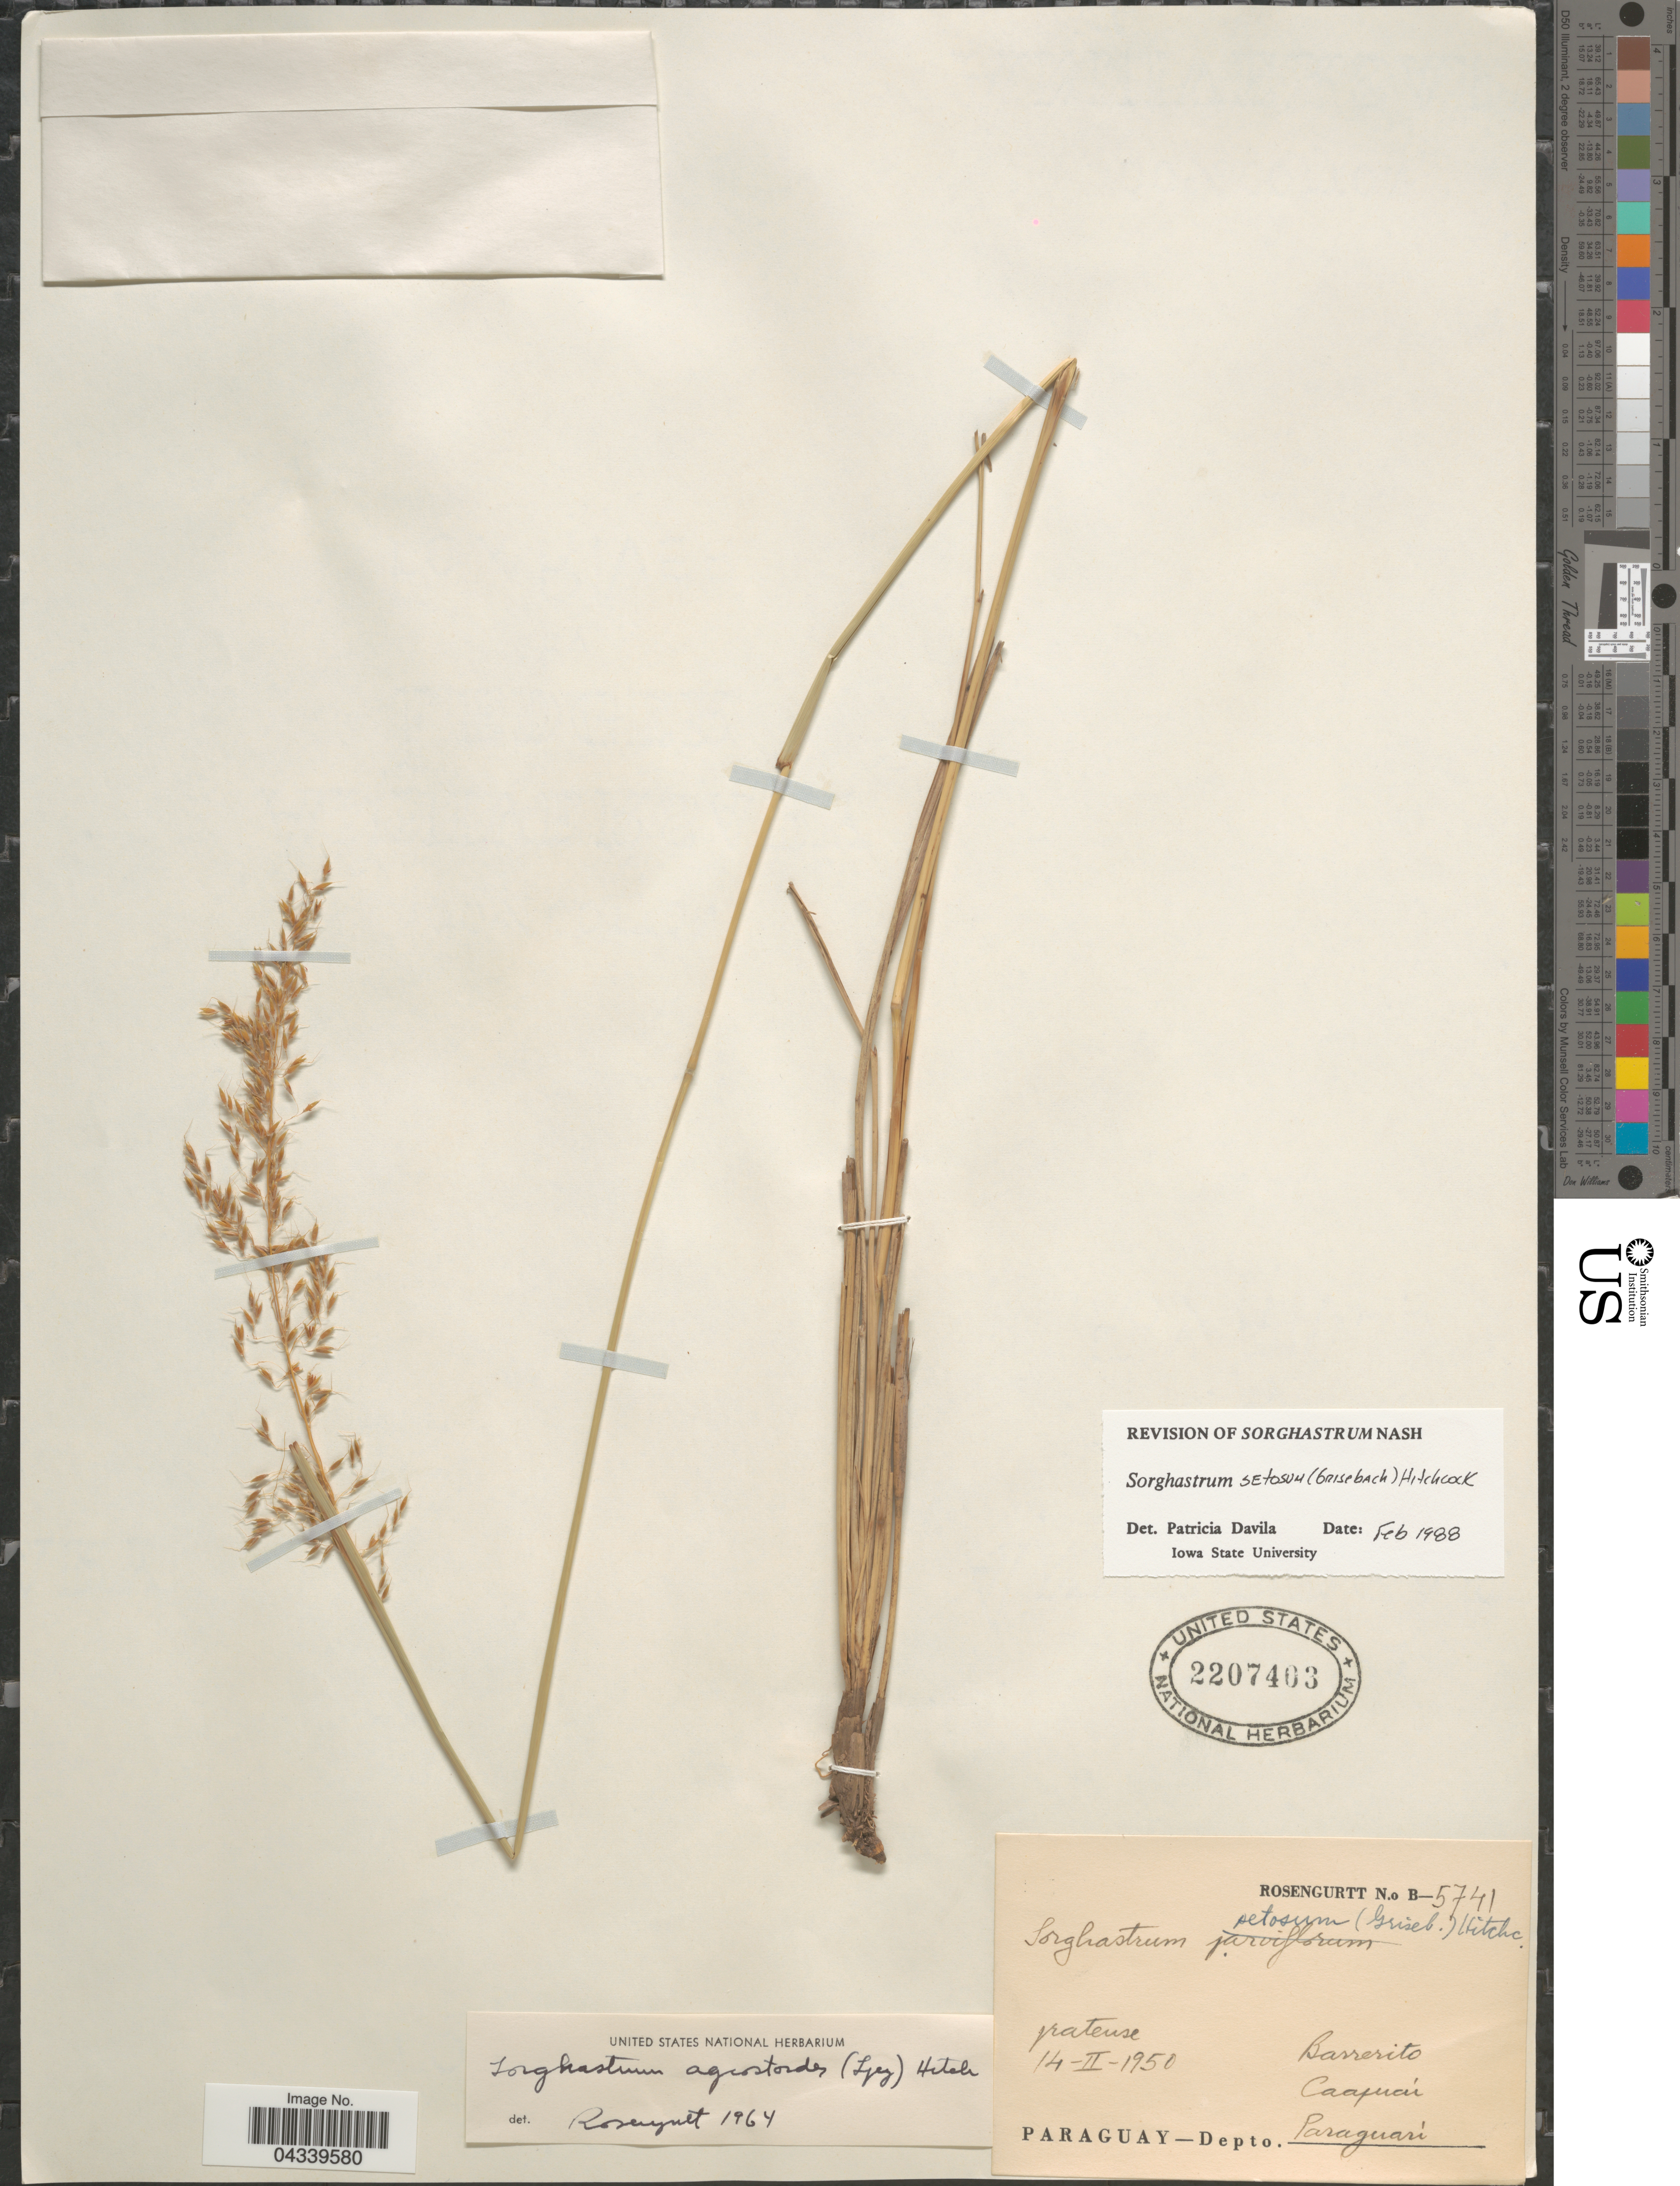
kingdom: Plantae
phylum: Tracheophyta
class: Liliopsida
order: Poales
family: Poaceae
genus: Sorghastrum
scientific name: Sorghastrum setosum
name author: (Griseb.) Hitchc.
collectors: Rosengurtt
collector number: B-5741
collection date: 1950-02-14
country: Paraguay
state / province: Paraguari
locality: Barrerito. Caapucú. Depto. Paraguarí.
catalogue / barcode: US 2207403